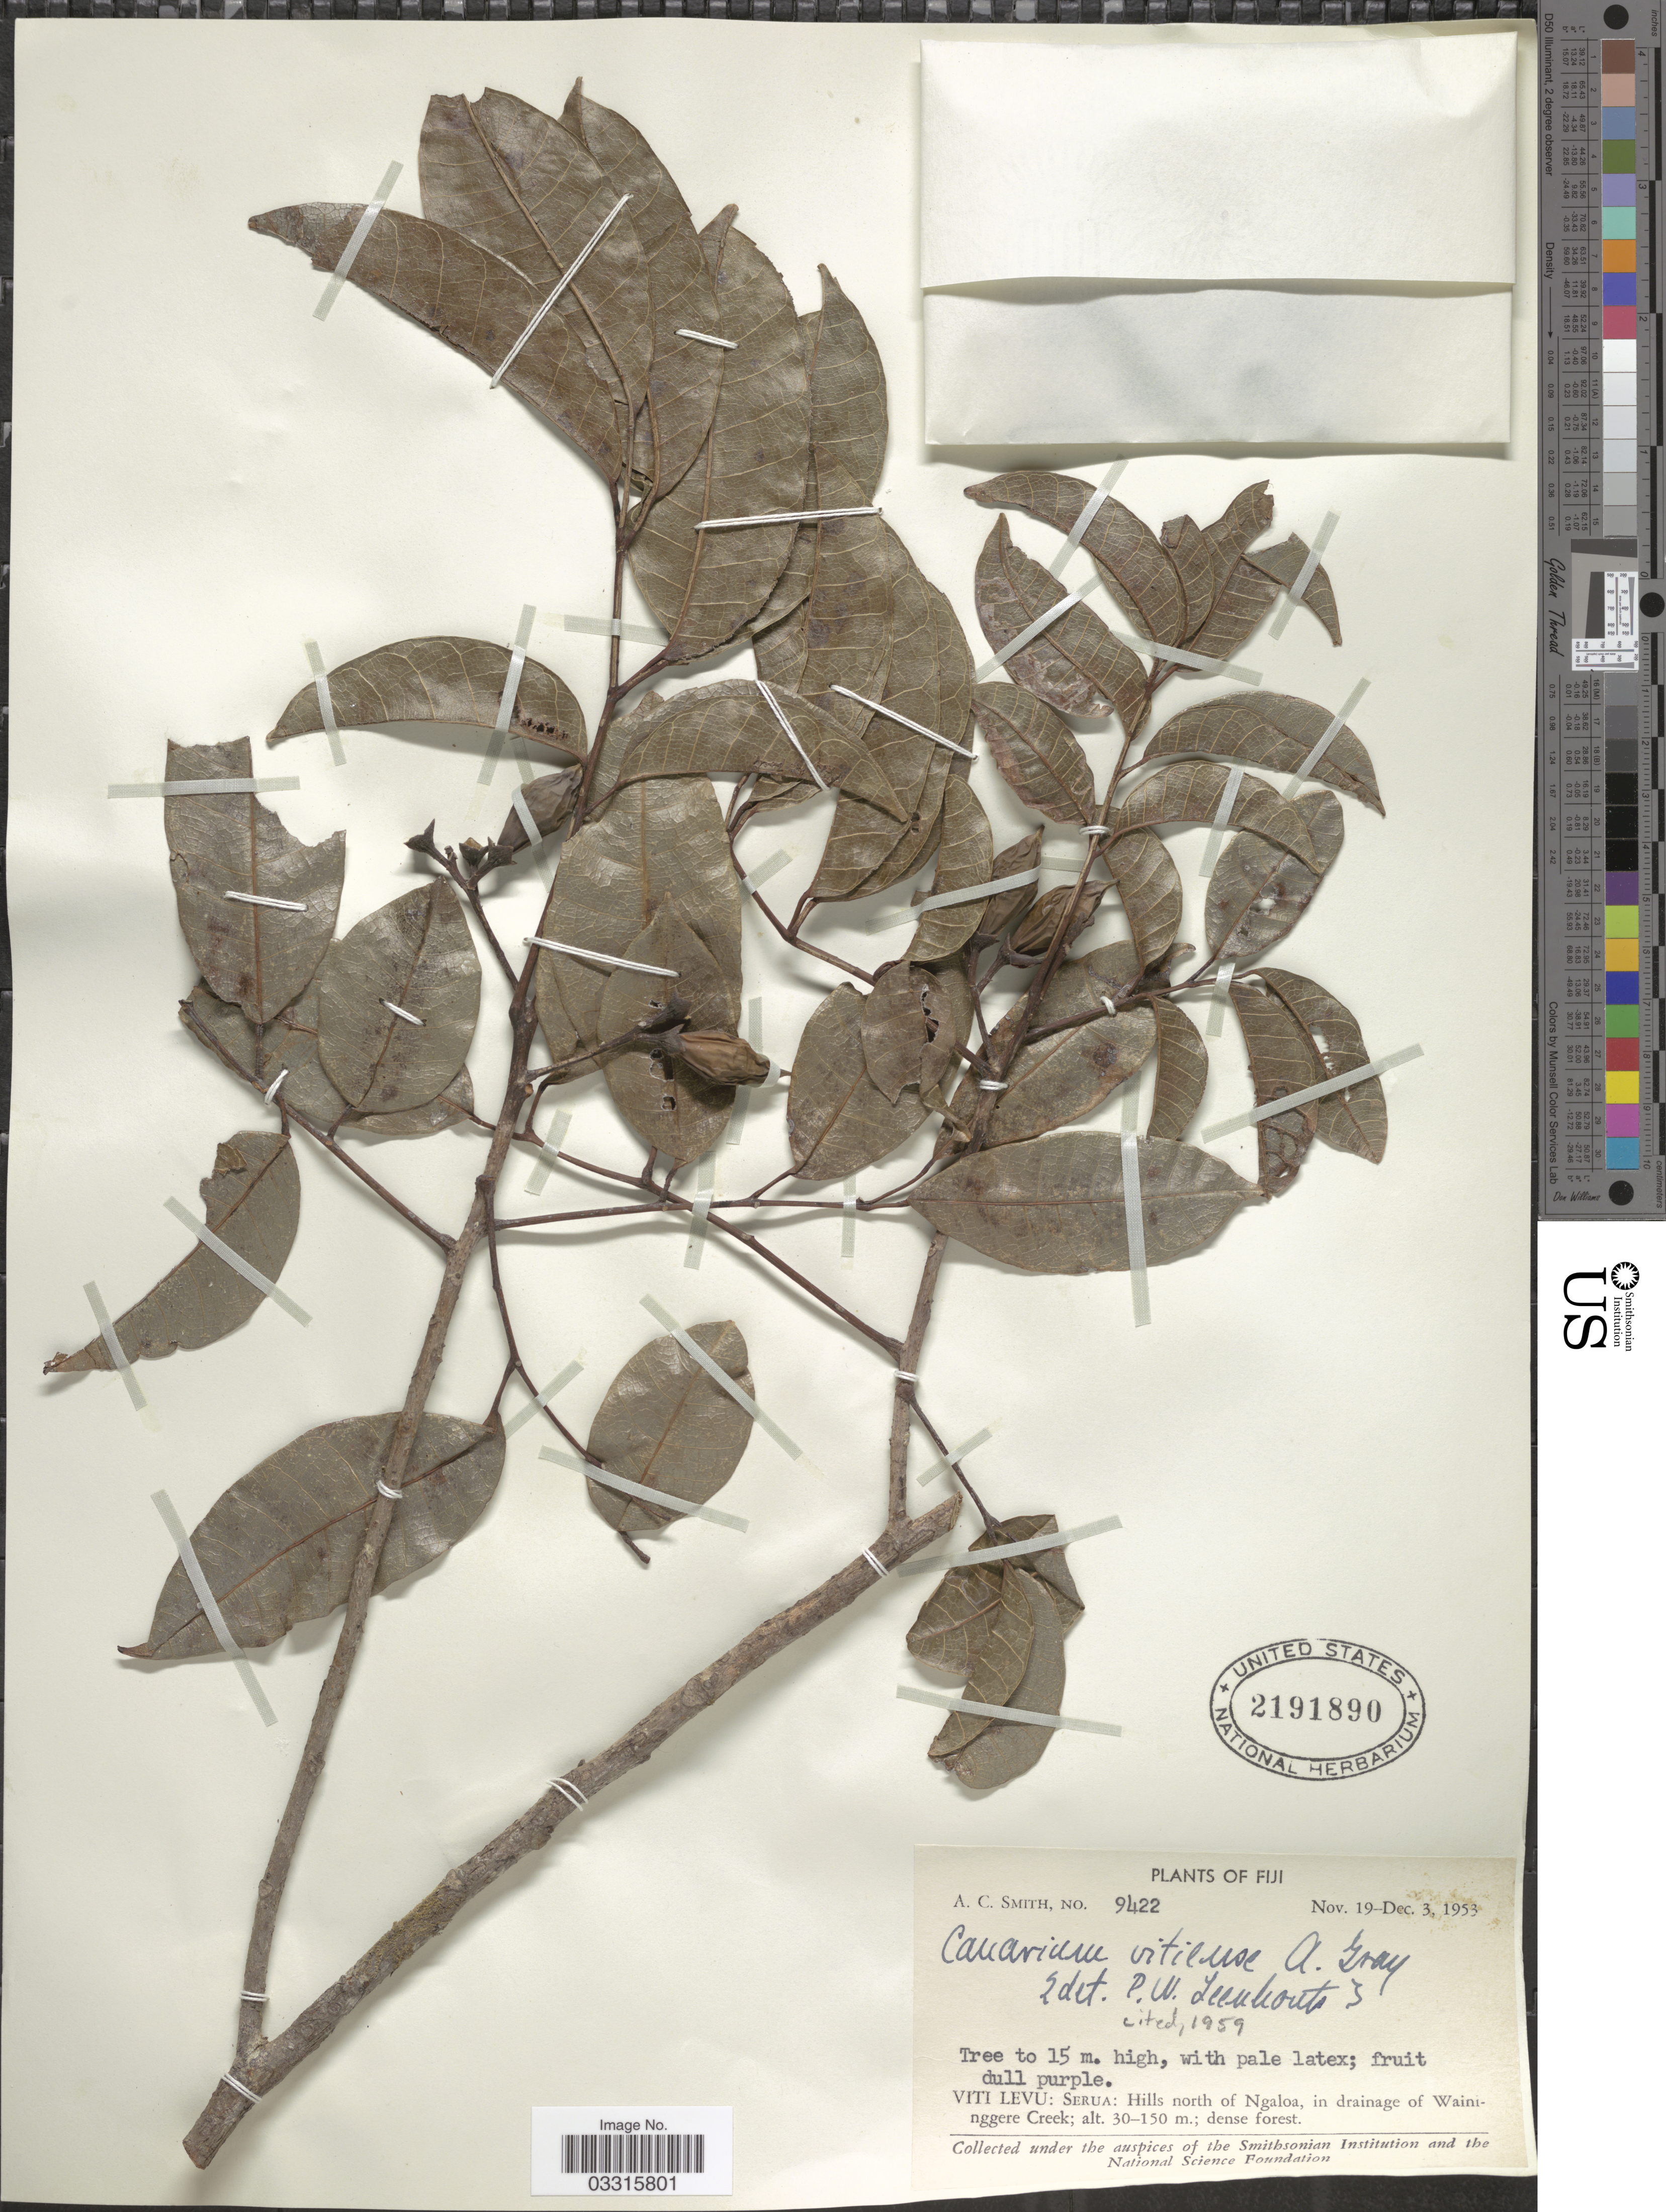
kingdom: Plantae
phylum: Tracheophyta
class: Magnoliopsida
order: Sapindales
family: Burseraceae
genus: Canarium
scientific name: Canarium vitiense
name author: A. Gray in Wilkes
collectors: A. C. Smith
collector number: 9422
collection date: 1953-11-19/1953-12-03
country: Fiji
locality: Viti Levu: Serua: Hills north of Ngaloa, in drainage Waininggere Creek.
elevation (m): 30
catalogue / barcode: US 2191890